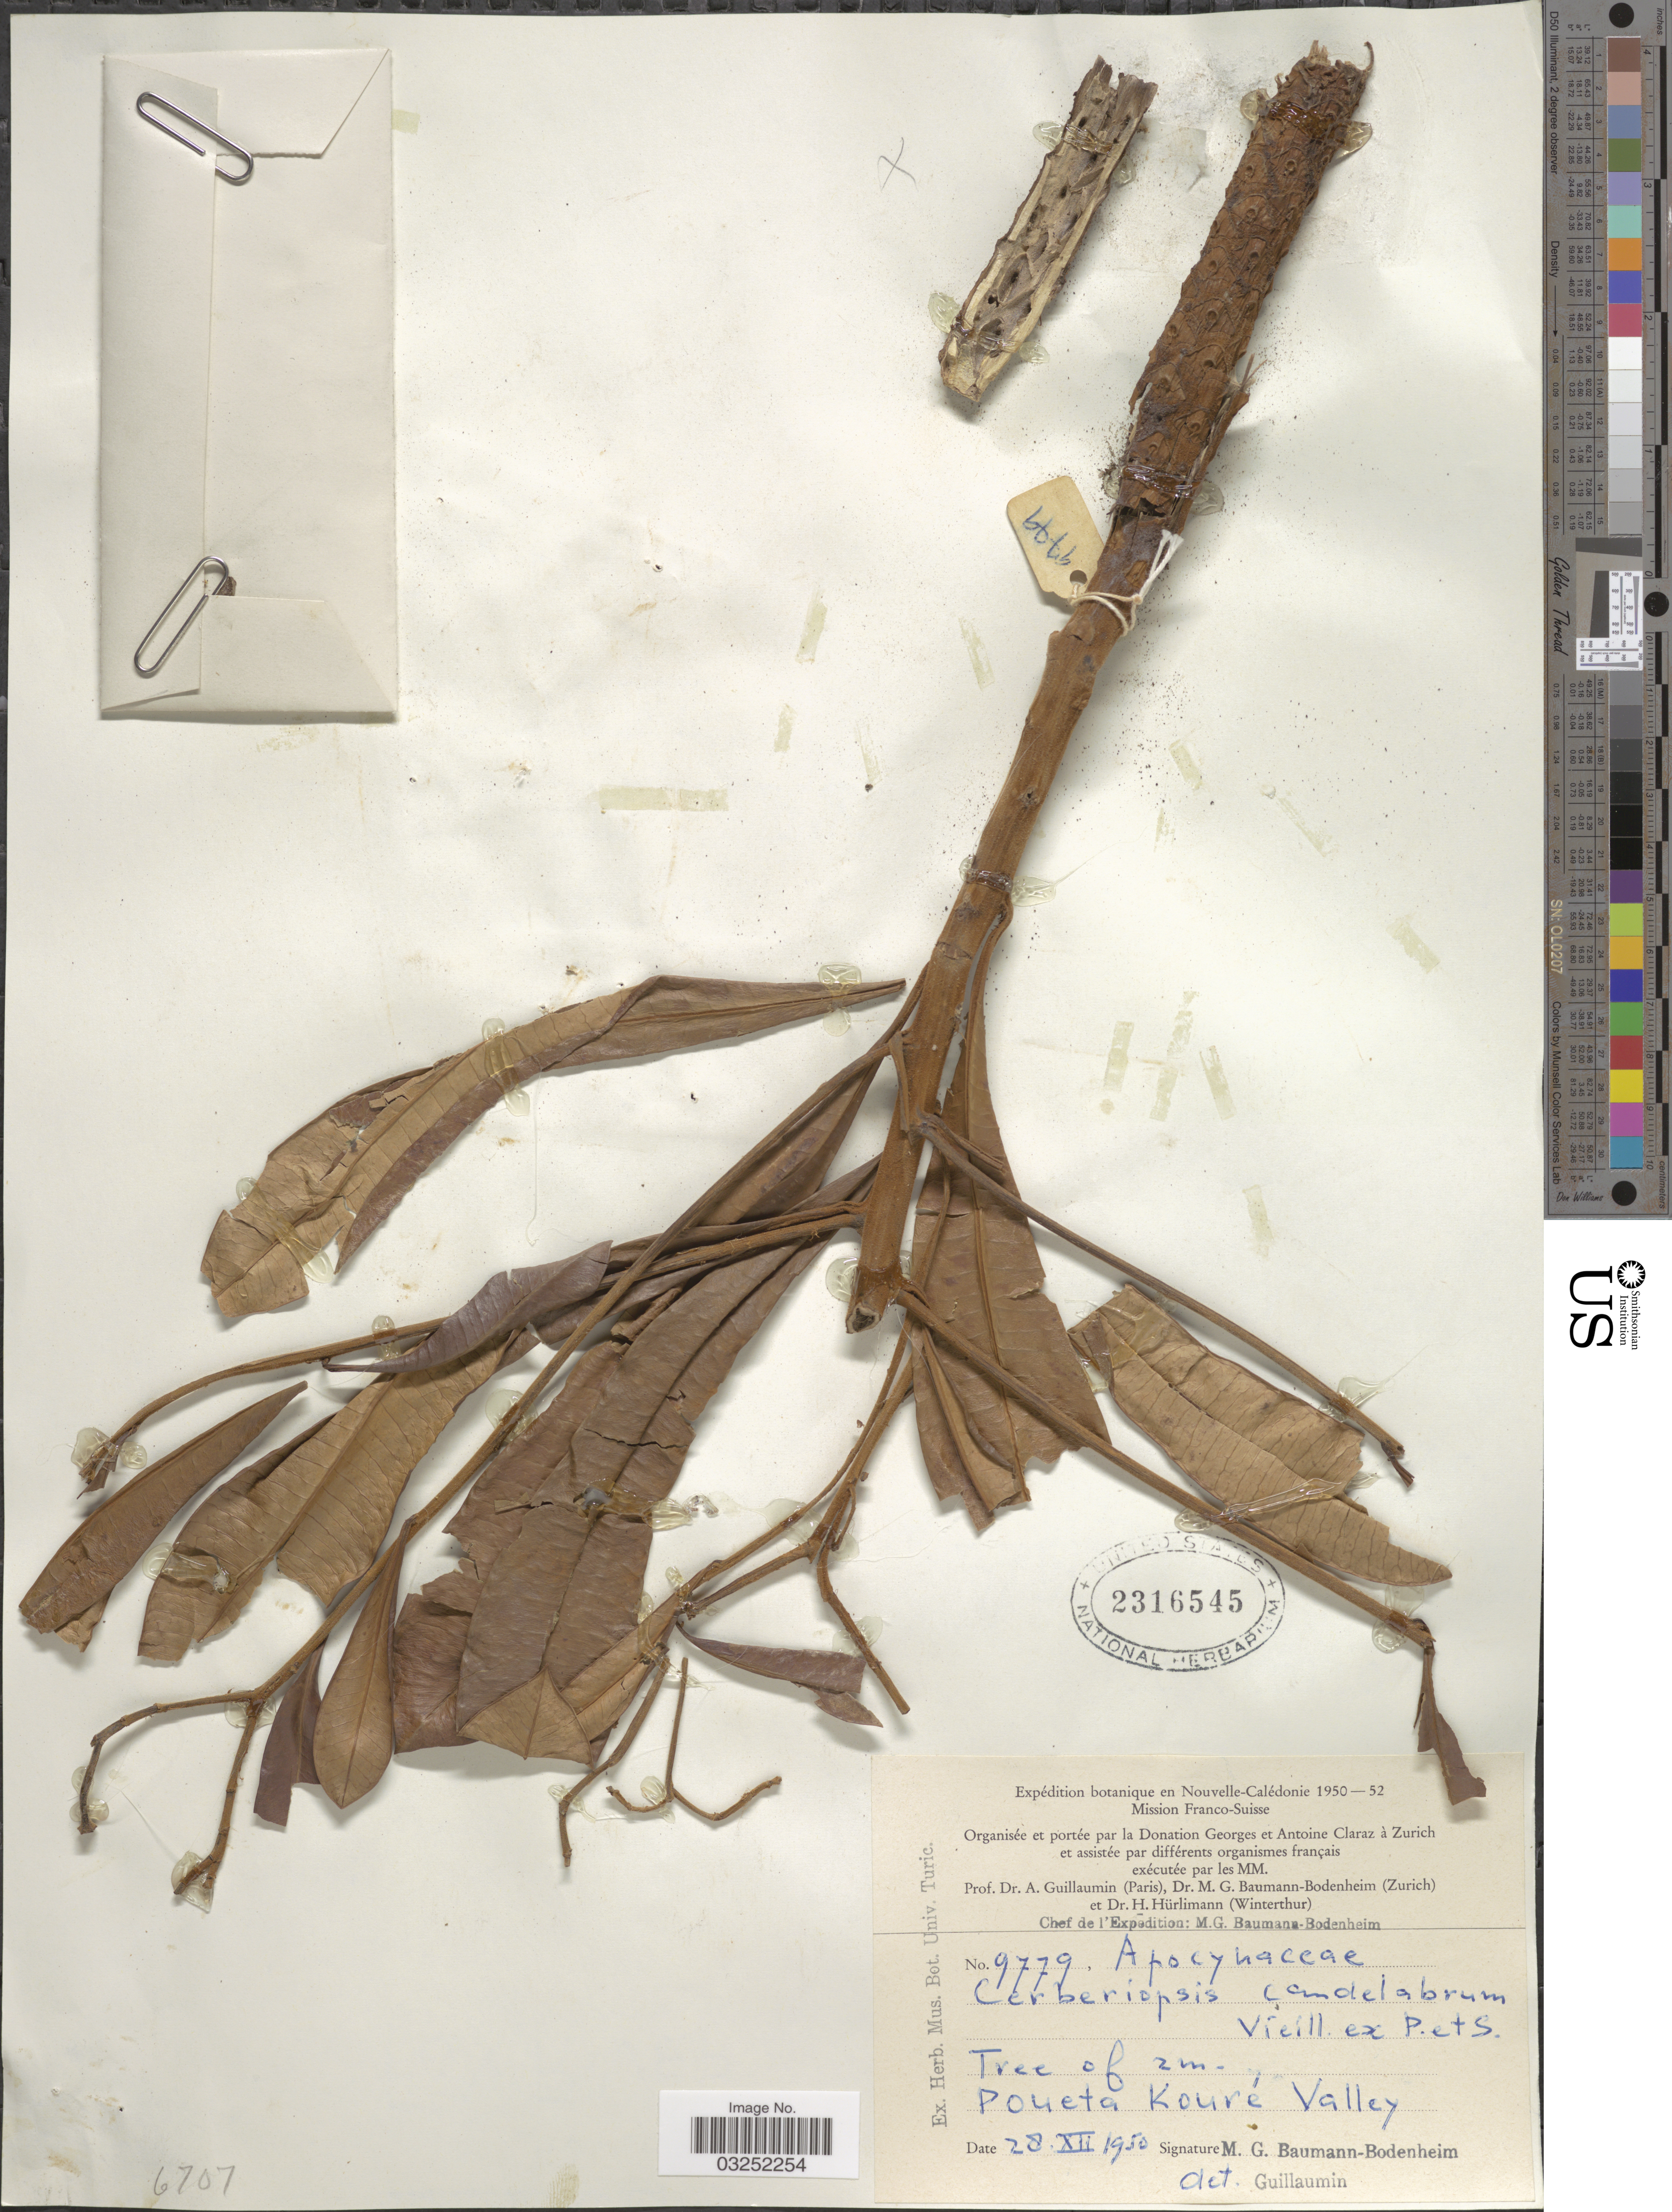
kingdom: Plantae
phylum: Tracheophyta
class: Magnoliopsida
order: Gentianales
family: Apocynaceae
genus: Cerberiopsis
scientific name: Cerberiopsis candelabra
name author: Vieill. ex Pancher & Sebert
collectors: M. G. Baumann-Bodenheim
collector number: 9779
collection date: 1950-12-28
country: New Caledonia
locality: Nouvelle-Calédonie, Poueta Kouré Valley.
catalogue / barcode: US 2316545